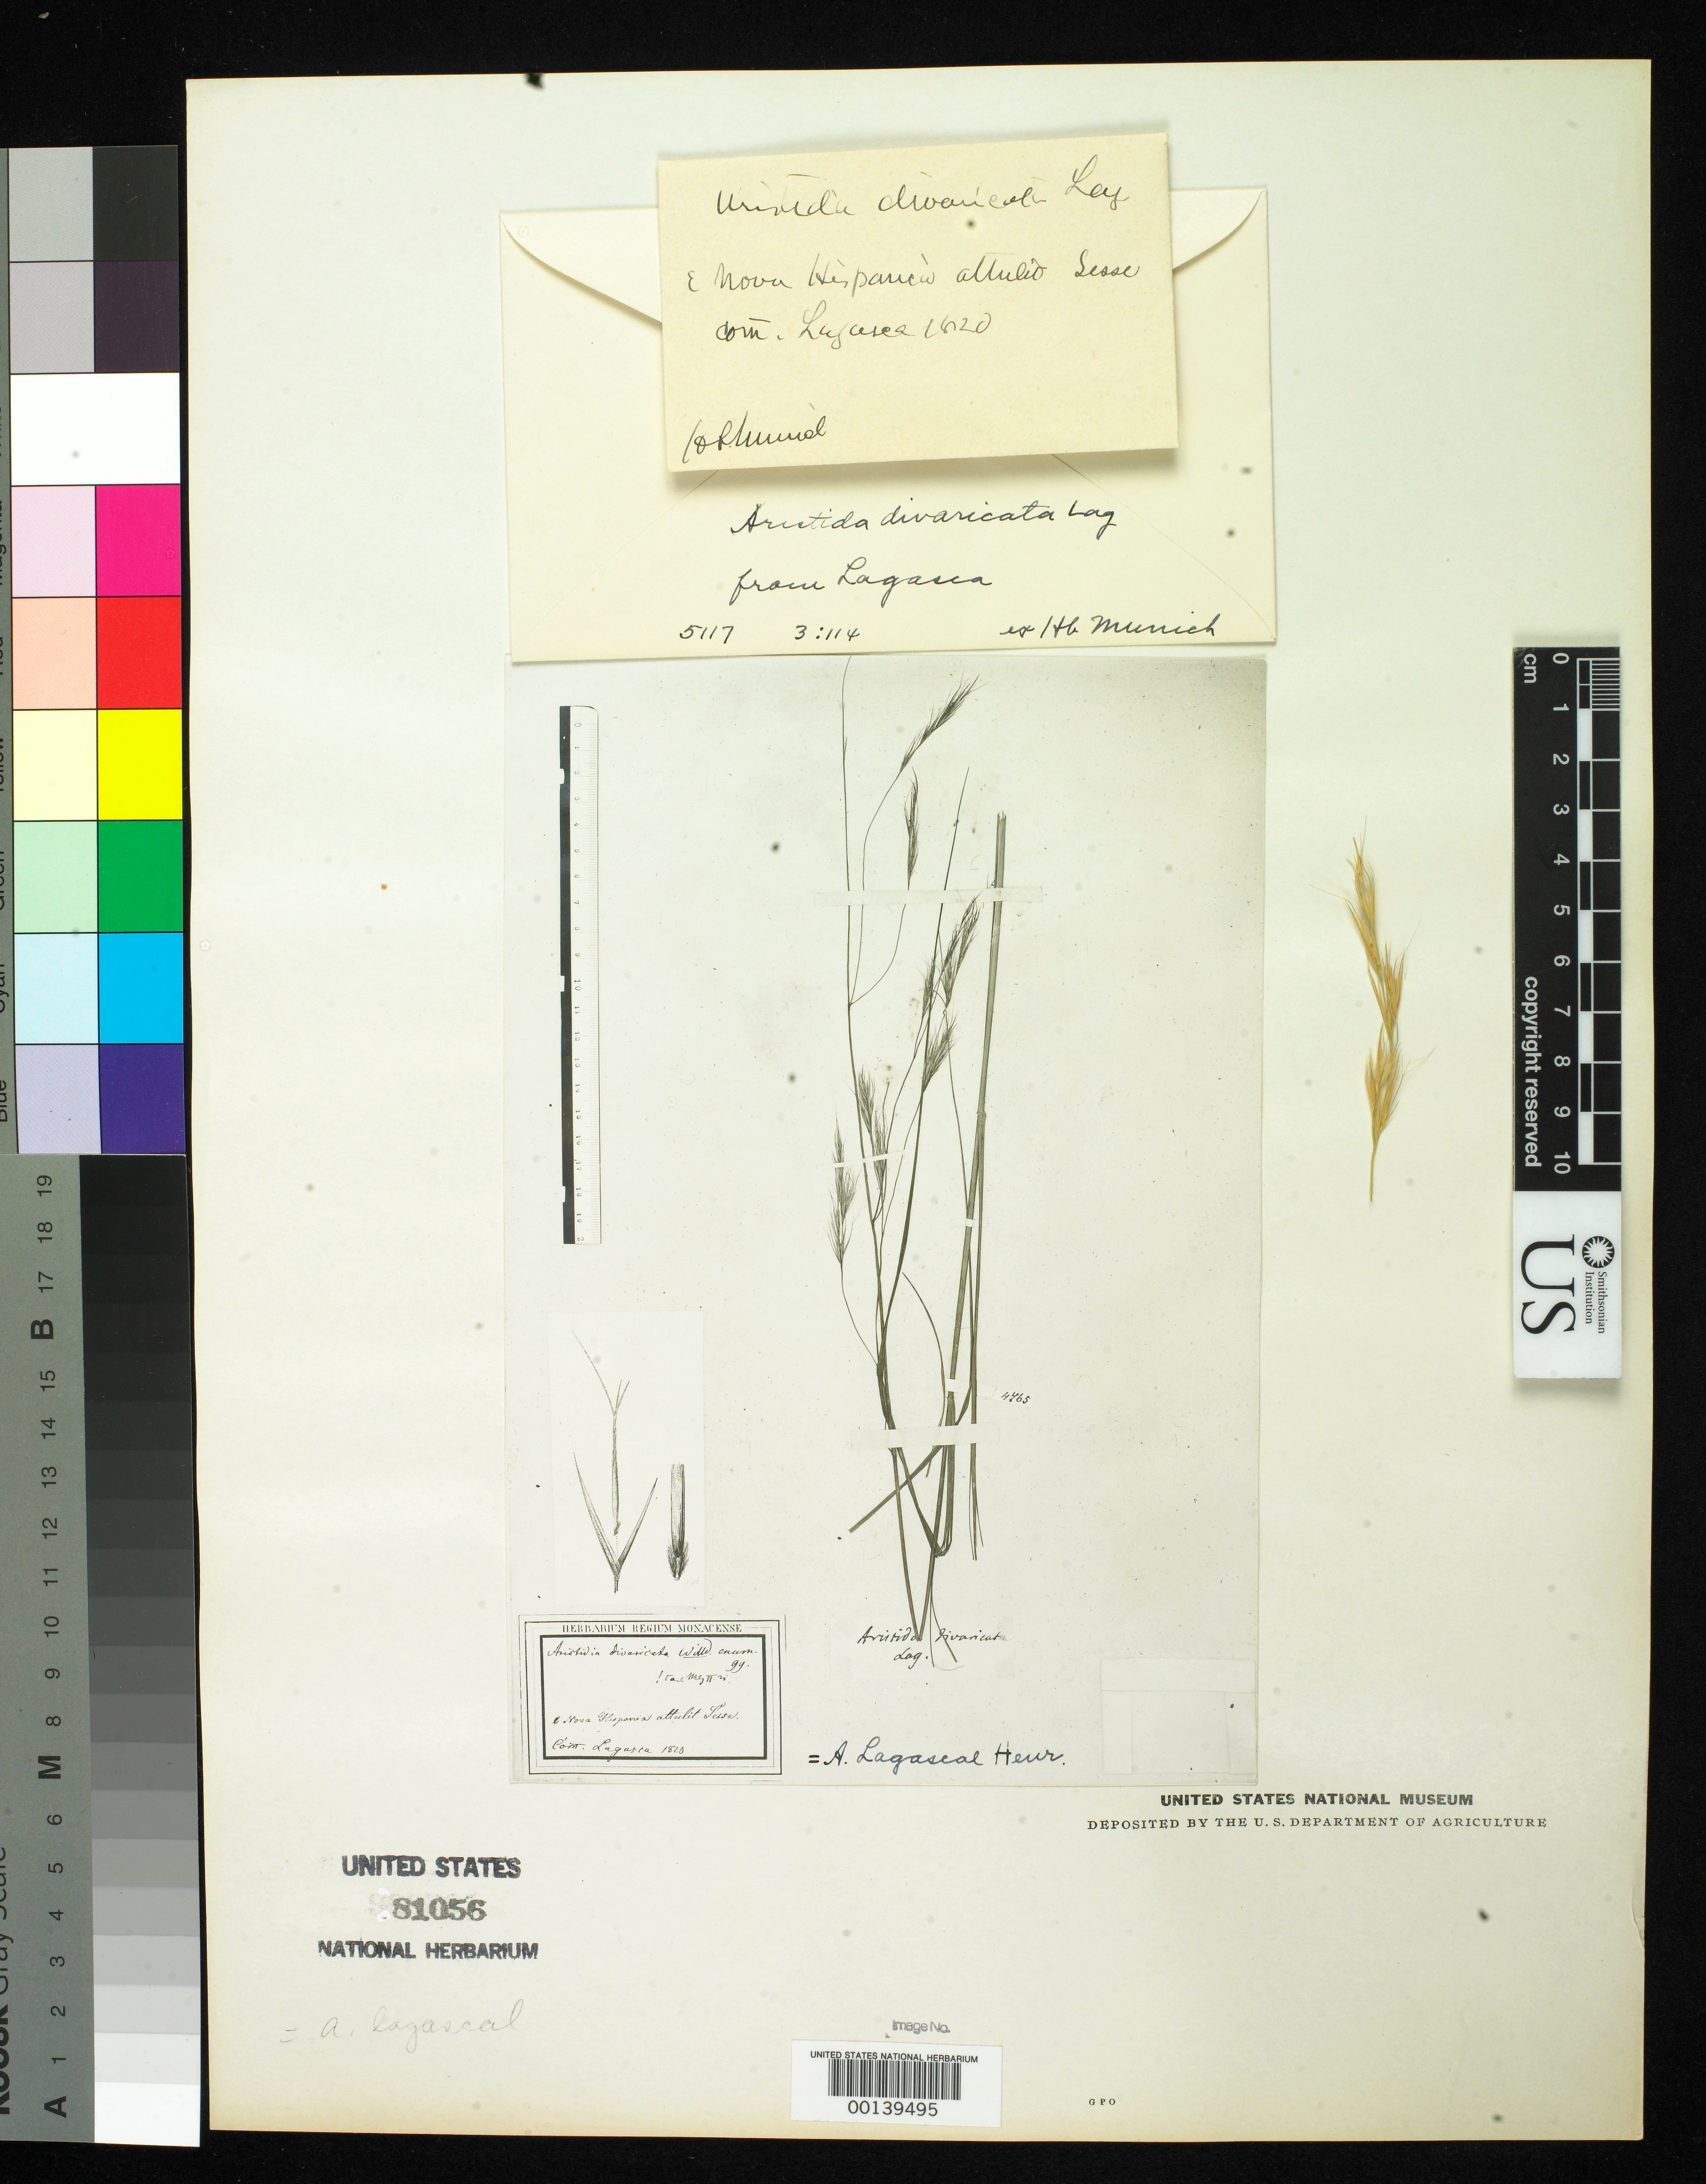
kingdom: Plantae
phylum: Tracheophyta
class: Liliopsida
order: Poales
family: Poaceae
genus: Aristida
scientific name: Aristida divaricata Lag., nom. illeg. hom.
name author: Lag.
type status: Type Fragment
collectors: M. Sessé y Lacasta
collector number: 4765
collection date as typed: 1820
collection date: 1820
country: Mexico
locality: Attulio Sesse.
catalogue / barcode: US 81056